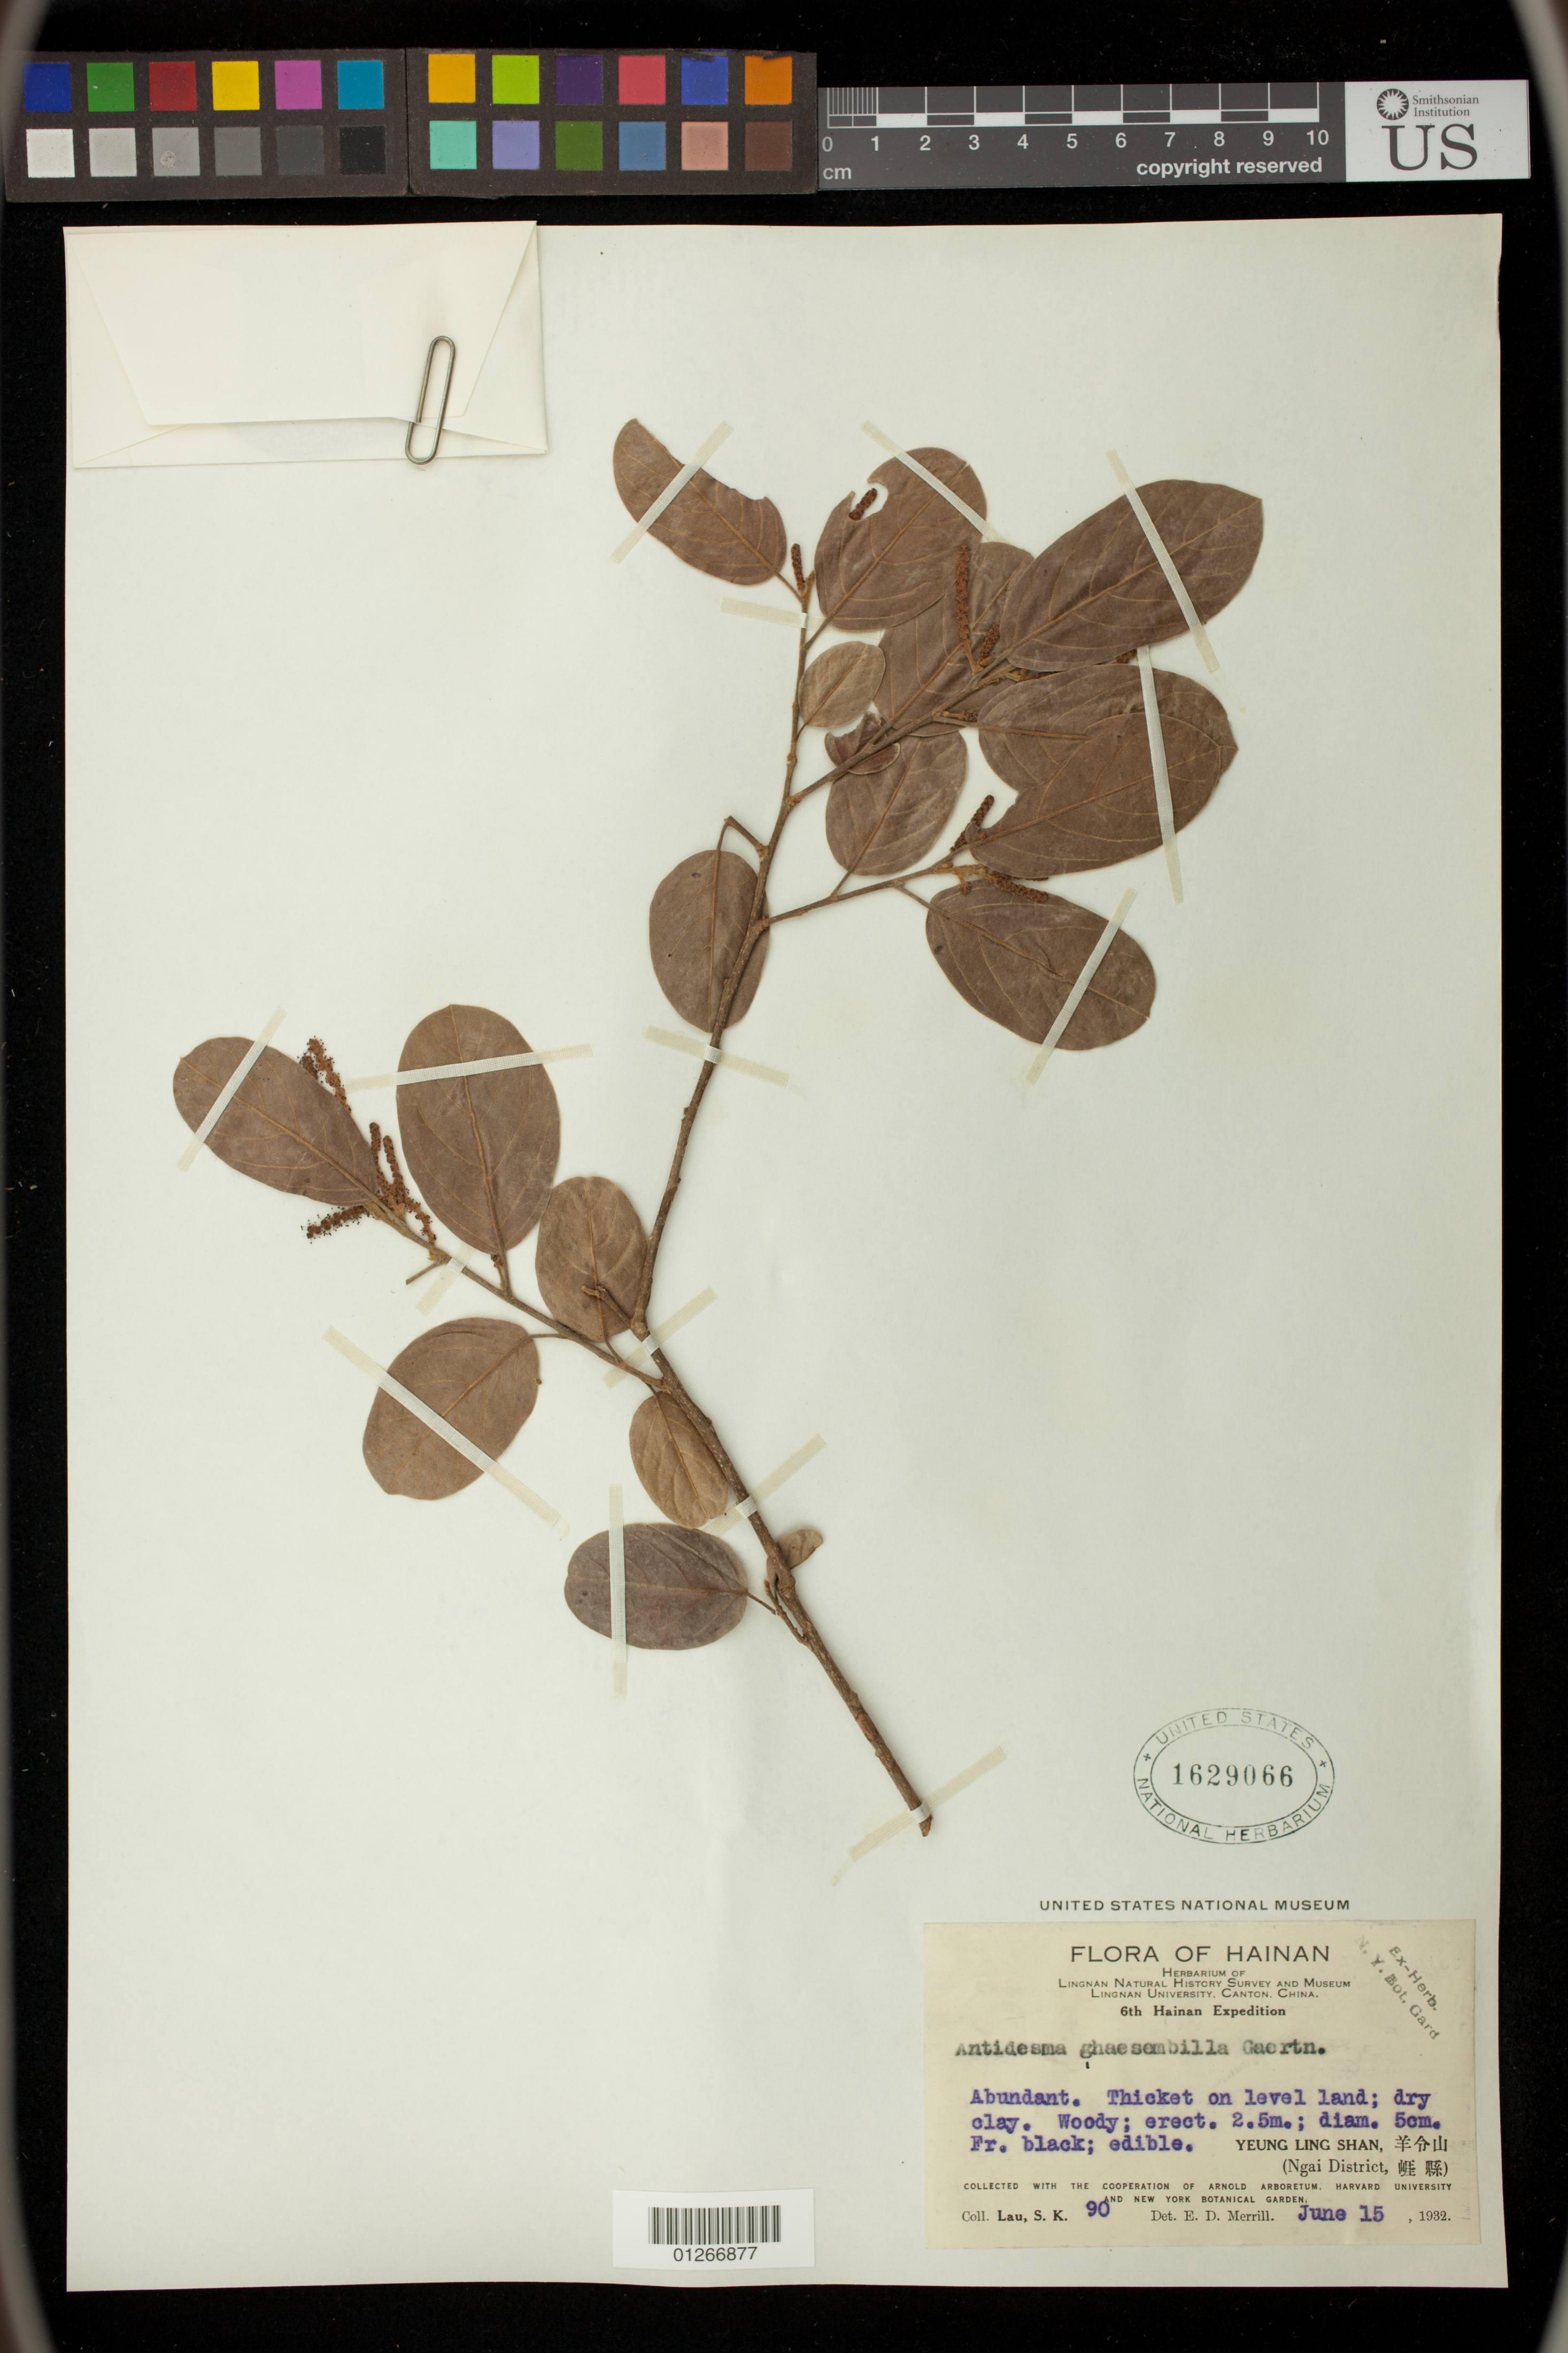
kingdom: Plantae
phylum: Tracheophyta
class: Magnoliopsida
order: Malpighiales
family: Phyllanthaceae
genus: Antidesma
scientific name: Antidesma ghaesembilla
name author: Gaertn.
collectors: S. K. Lau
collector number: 90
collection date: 1932-06-15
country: China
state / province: Hainan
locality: Yeung Ling Shan Ngai District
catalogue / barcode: US 1629066